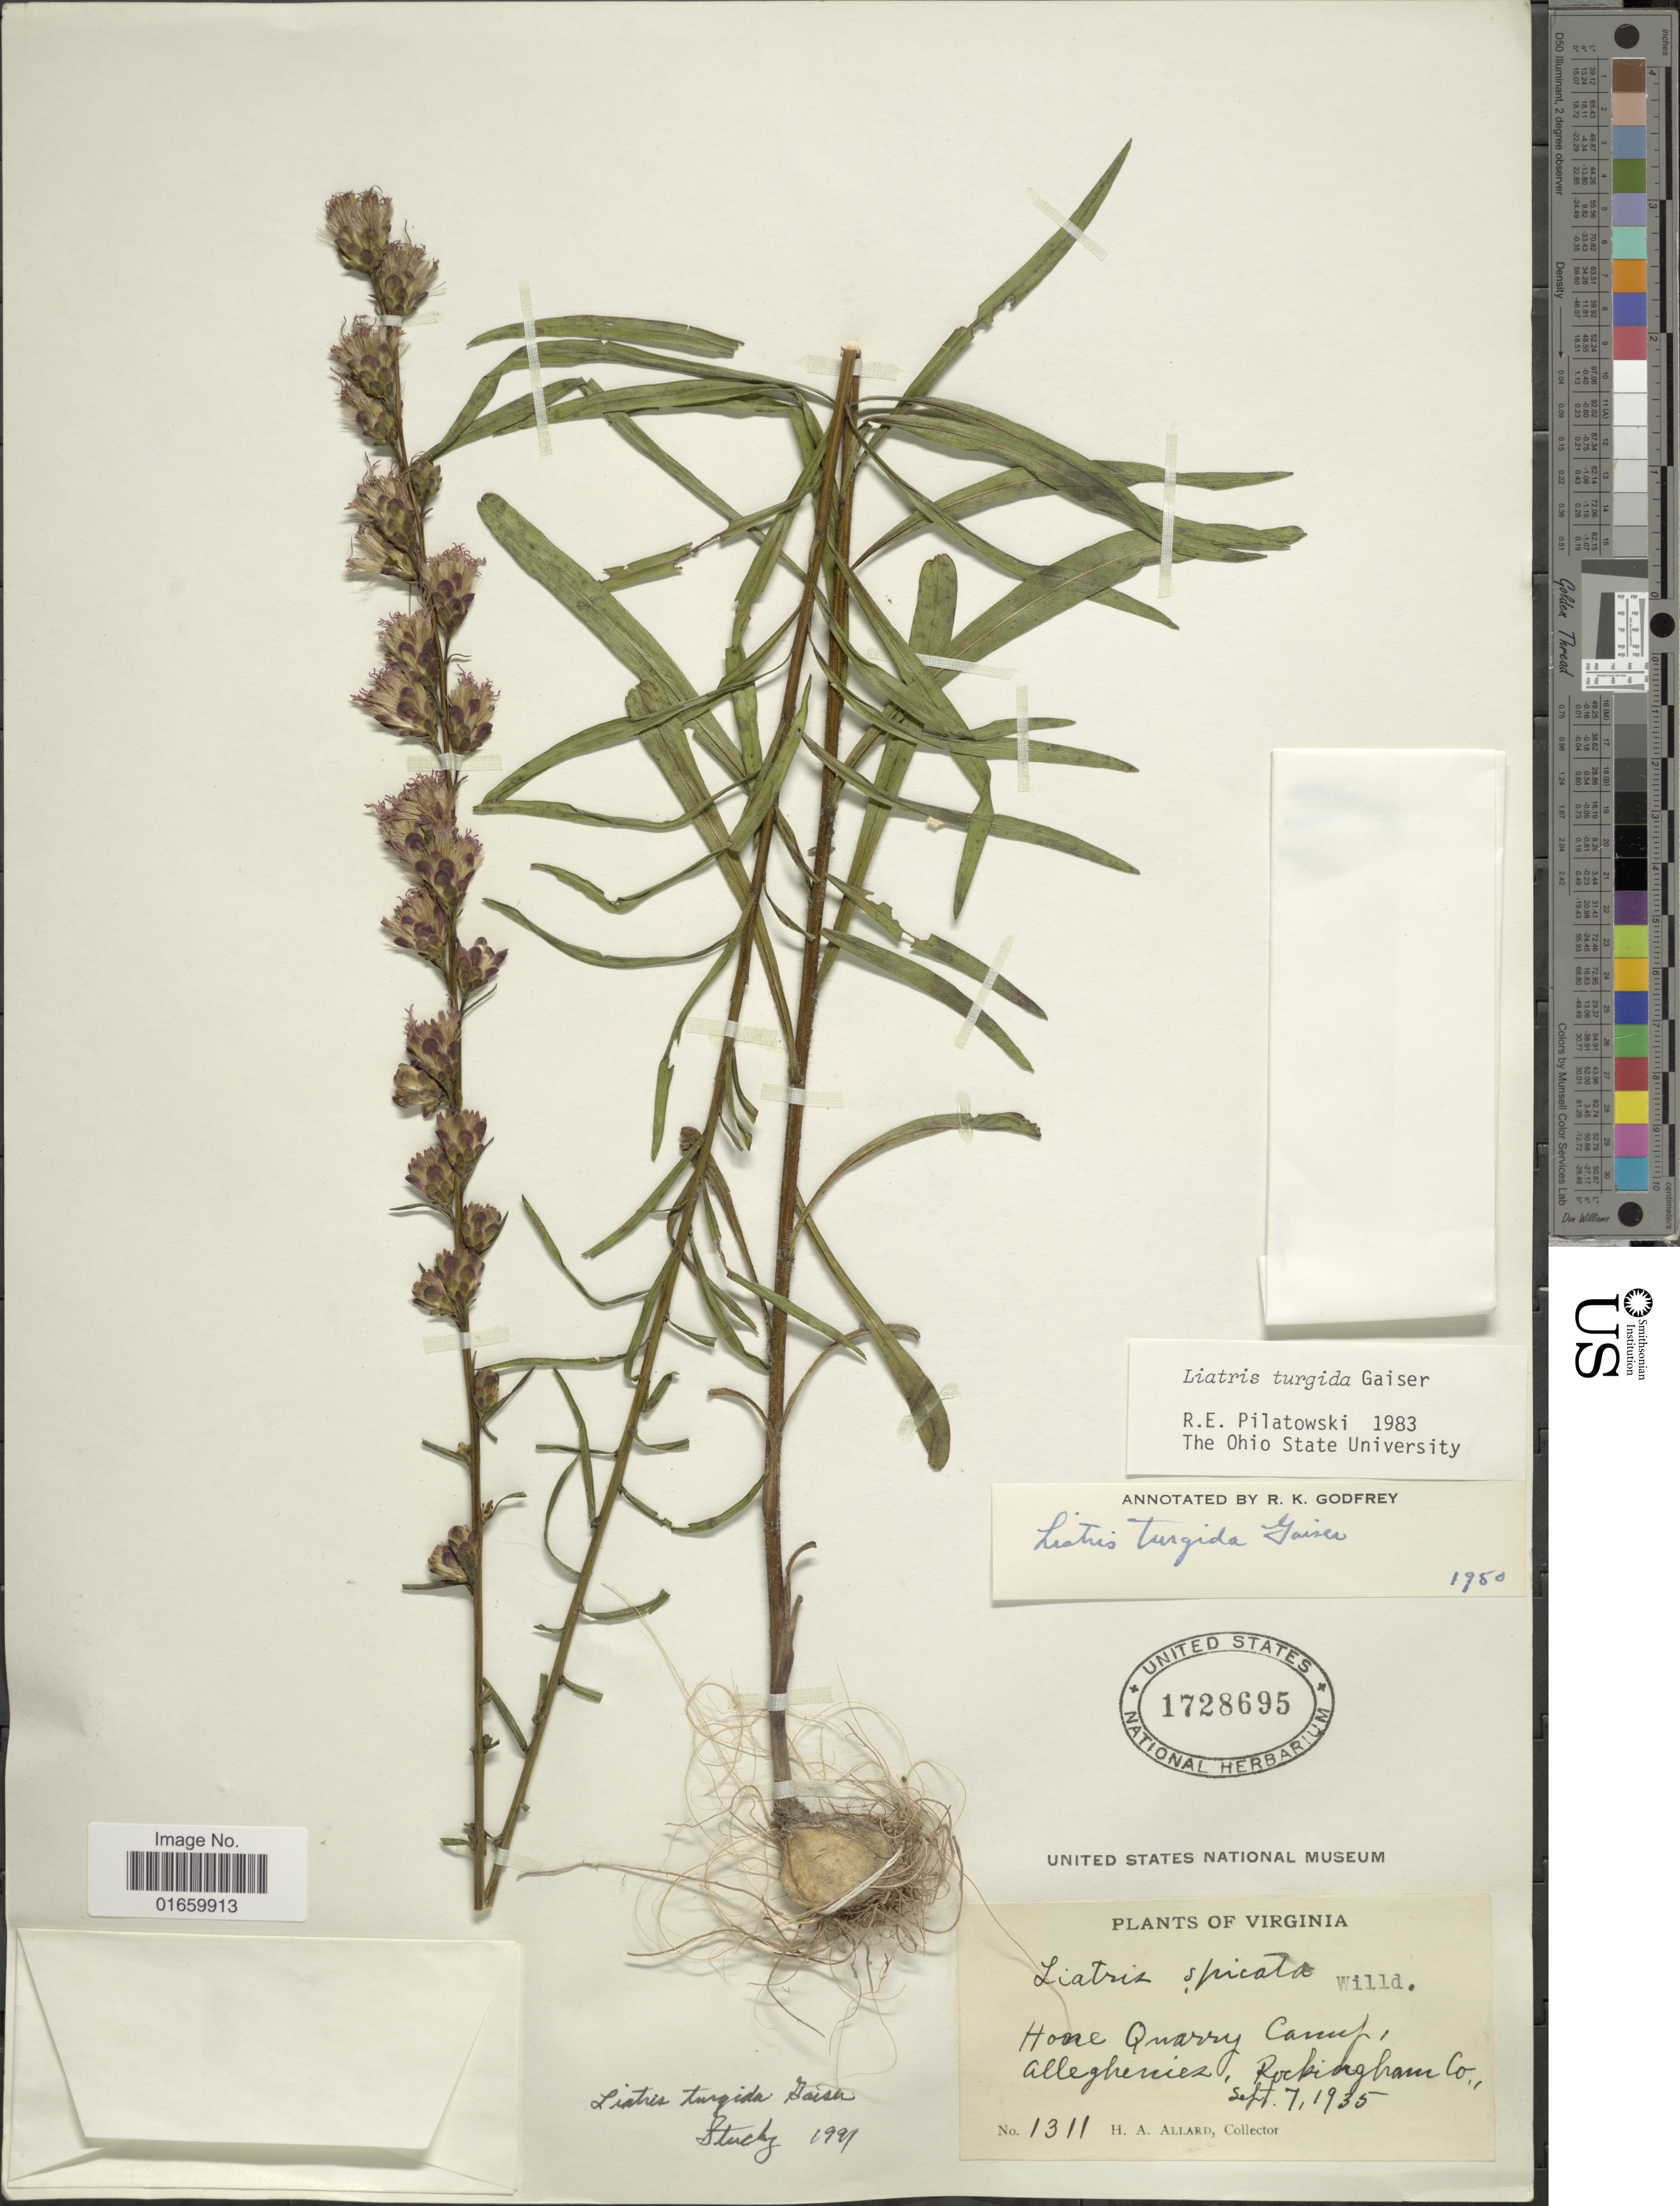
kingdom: Plantae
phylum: Tracheophyta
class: Magnoliopsida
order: Asterales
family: Asteraceae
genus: Liatris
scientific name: Liatris turgida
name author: Gaiser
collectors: H. A. Allard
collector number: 1311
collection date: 1935-09-07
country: United States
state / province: Virginia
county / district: Rockingham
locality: Home Quarry Camp, allegheniez, Rockingham Co.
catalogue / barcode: US 1728695